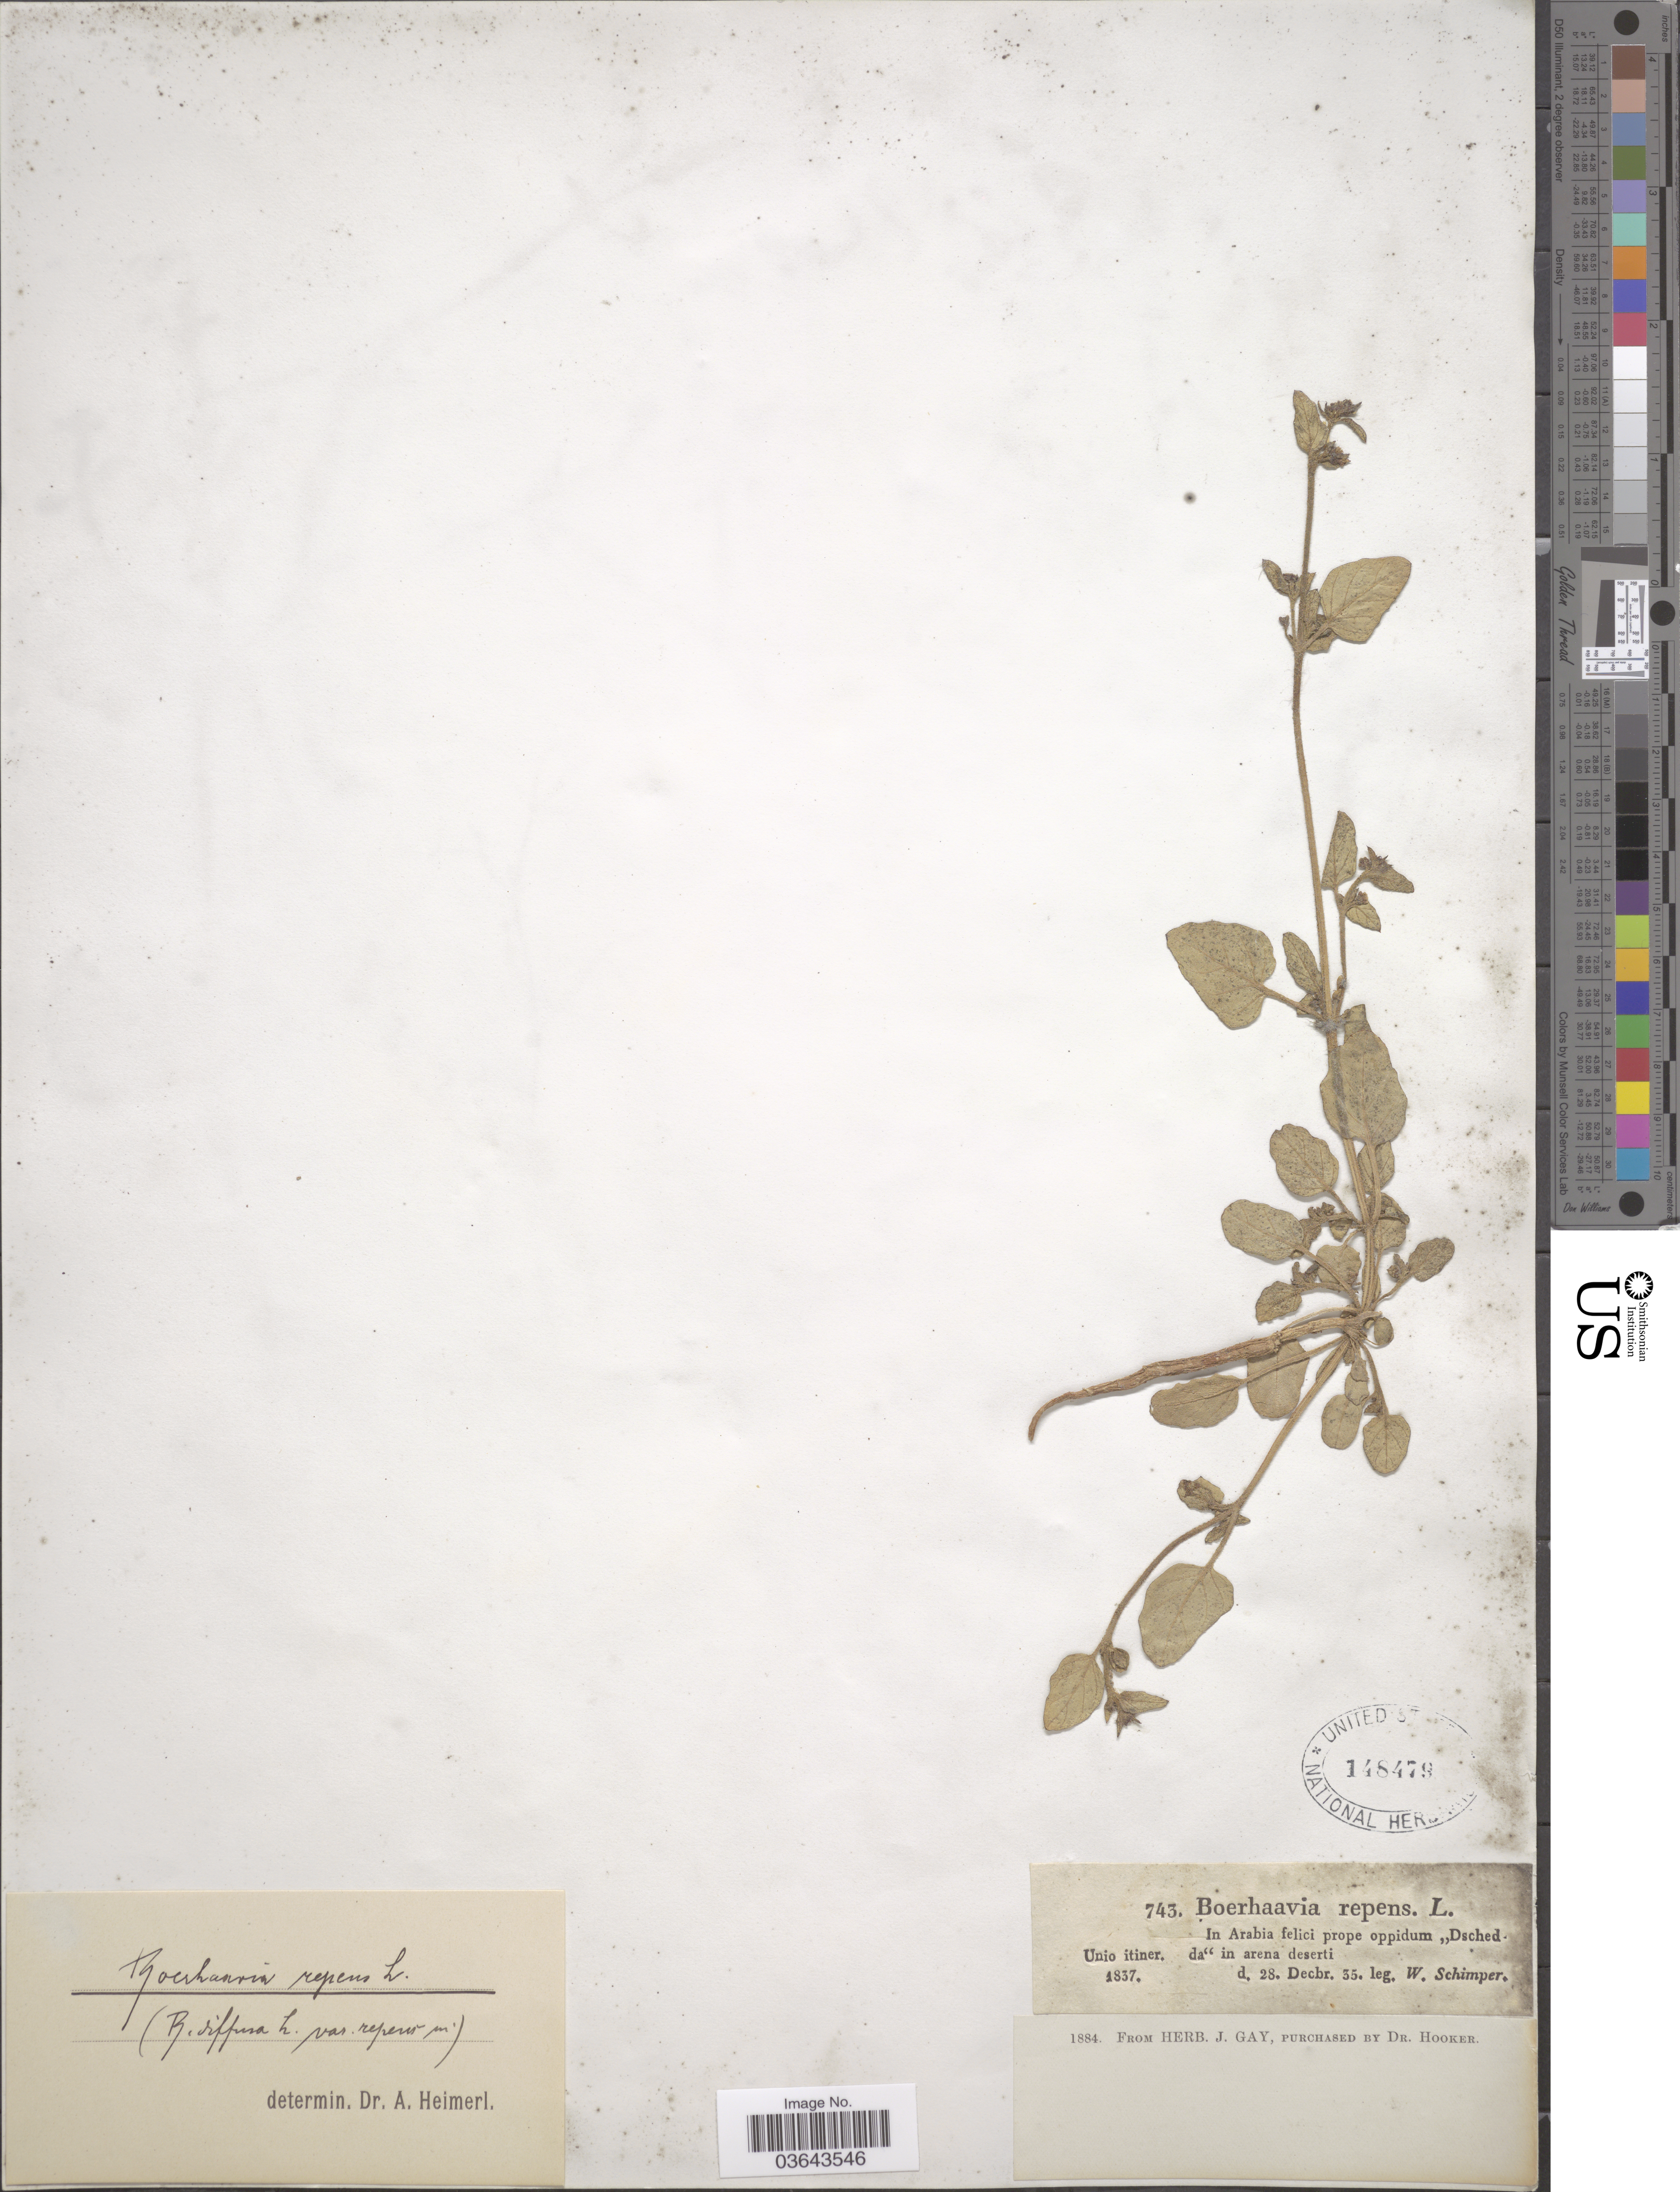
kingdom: Plantae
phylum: Tracheophyta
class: Magnoliopsida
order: Caryophyllales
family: Nyctaginaceae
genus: Boerhavia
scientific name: Boerhavia repens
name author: L.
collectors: W. Schimper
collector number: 743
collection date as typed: Transcribed d/m/y: 28/12/35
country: Saudi Arabia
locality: In Arabia felici prope oppidum "Dschedda" in arena deserti.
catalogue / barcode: US 148479